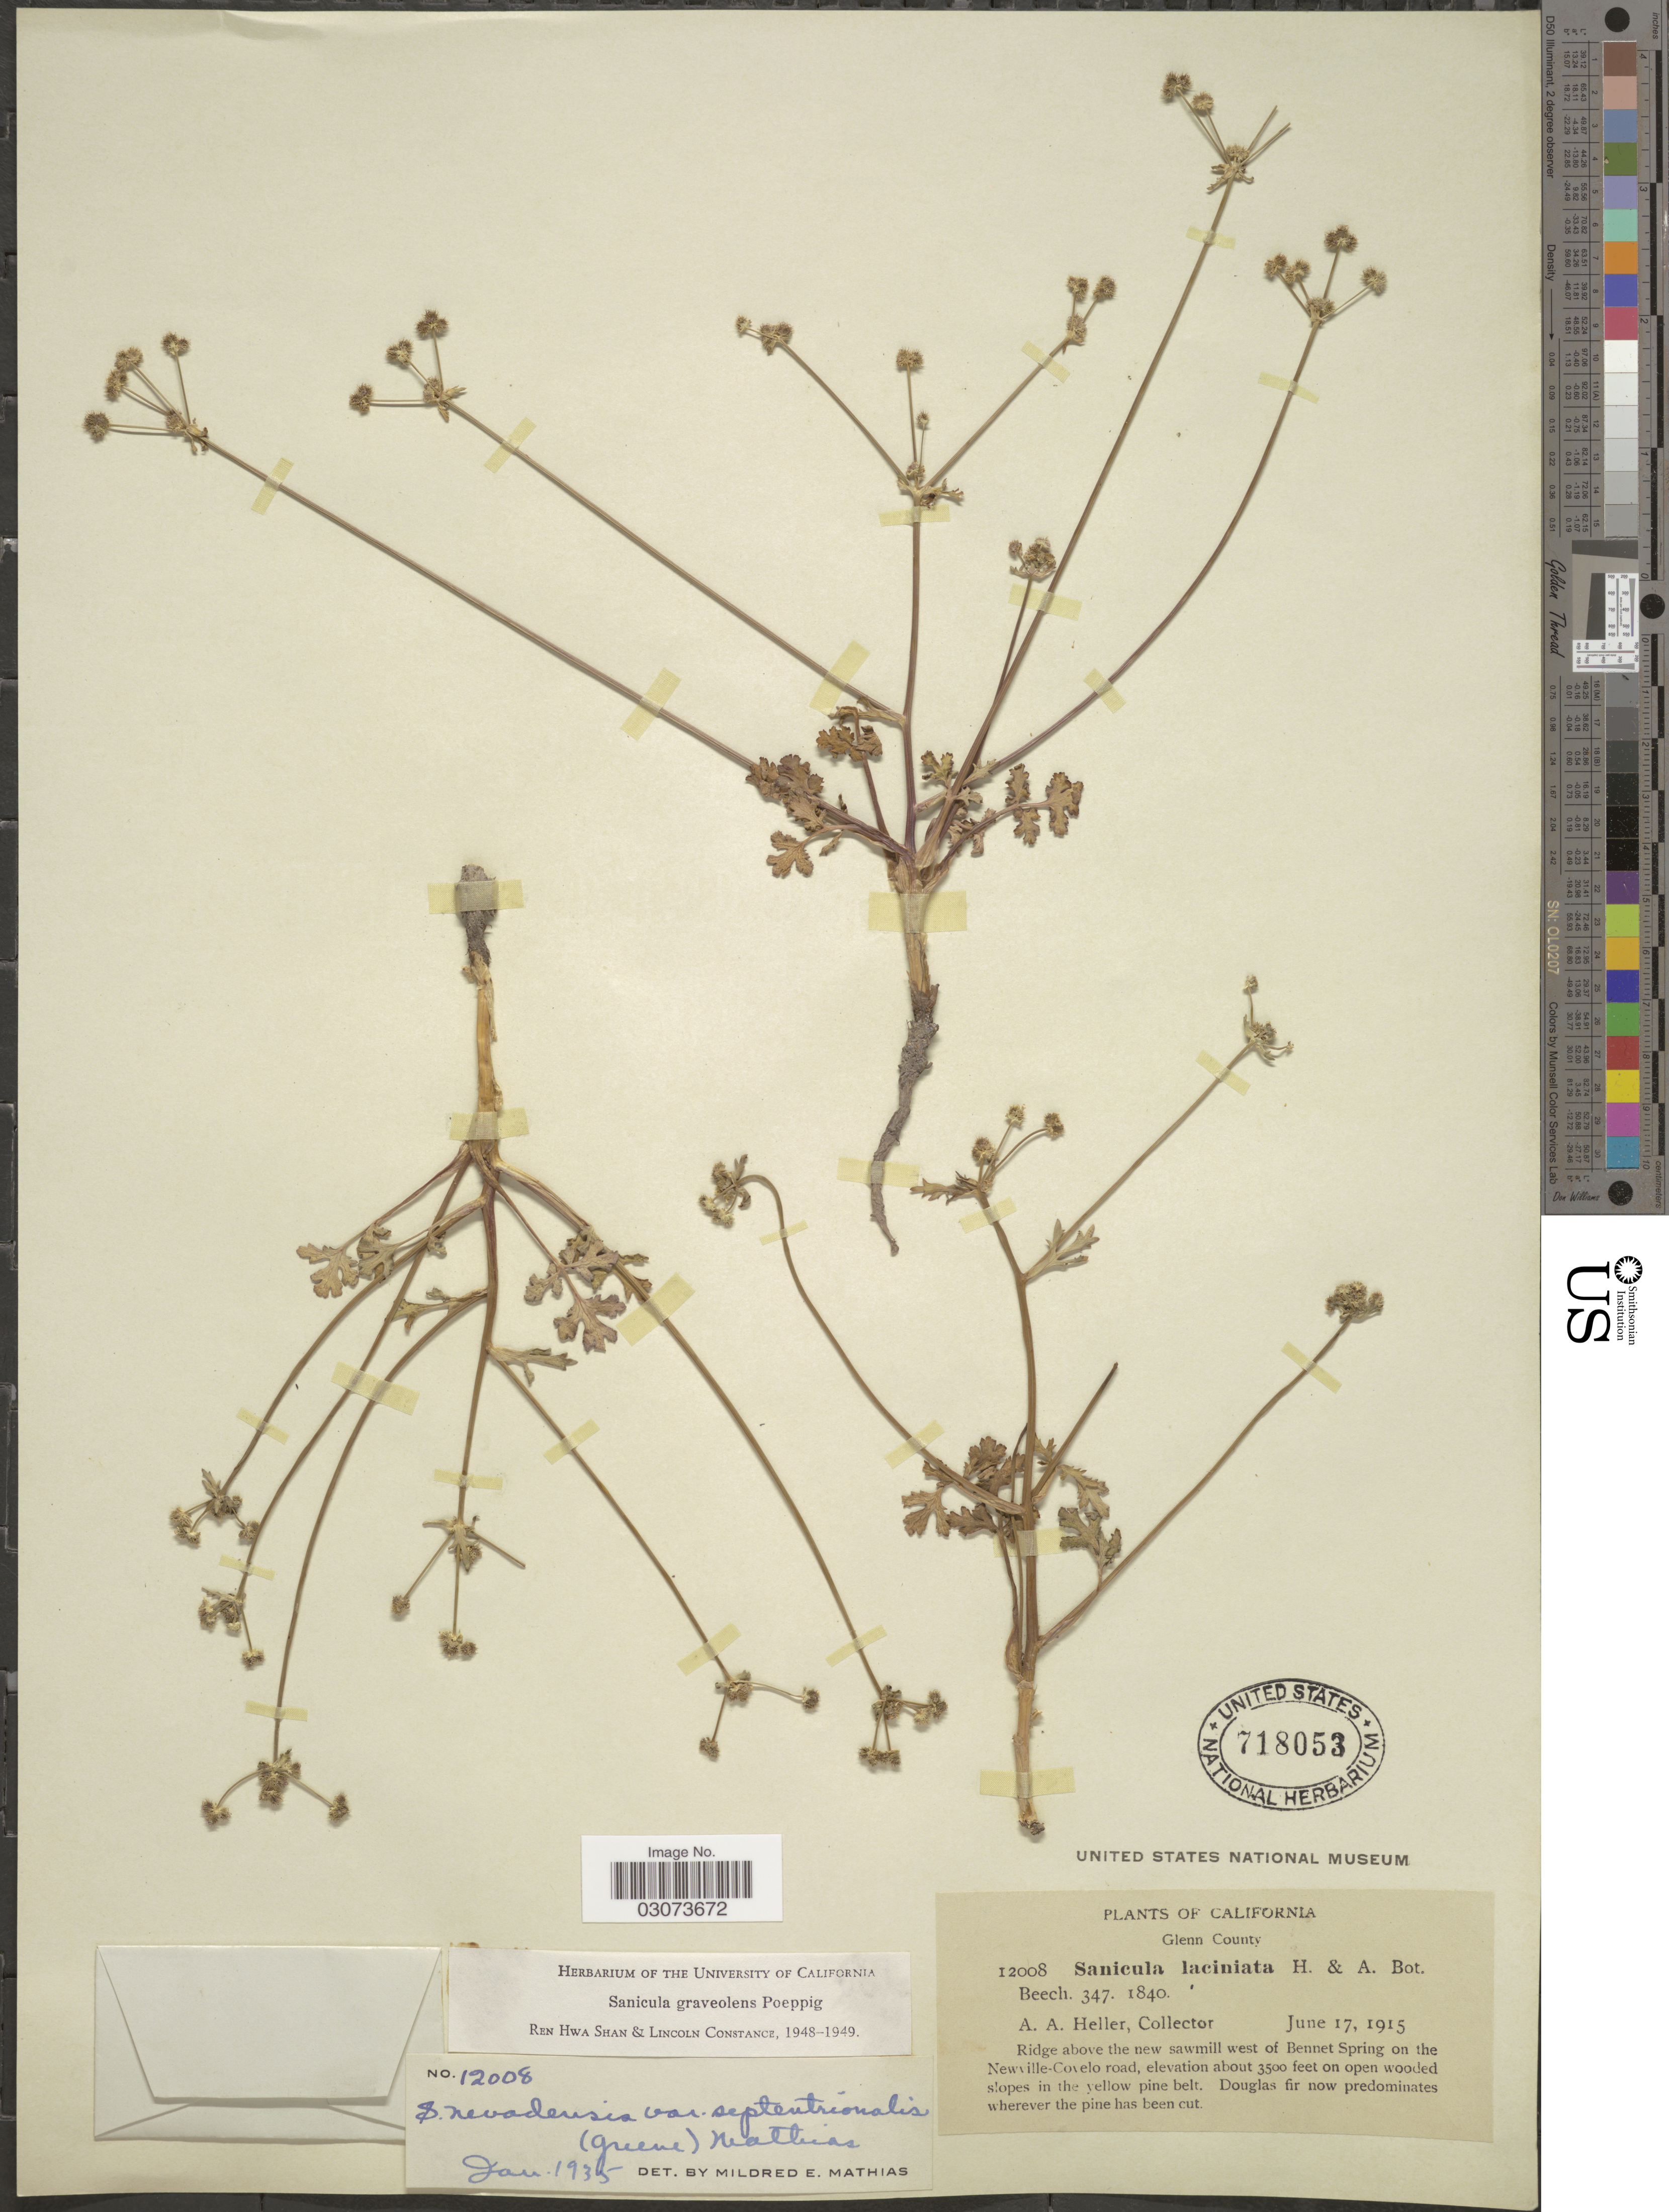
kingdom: Plantae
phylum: Tracheophyta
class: Magnoliopsida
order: Apiales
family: Apiaceae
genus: Sanicula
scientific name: Sanicula graveolens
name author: Poepp. ex DC.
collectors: A. A. Heller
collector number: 12008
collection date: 1915-06-17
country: United States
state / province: California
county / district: Glenn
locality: Glenn County. Ridge above the new sawmill west of Bennet Spring on the Newville-Covelo road.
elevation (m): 1067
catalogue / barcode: US 718053